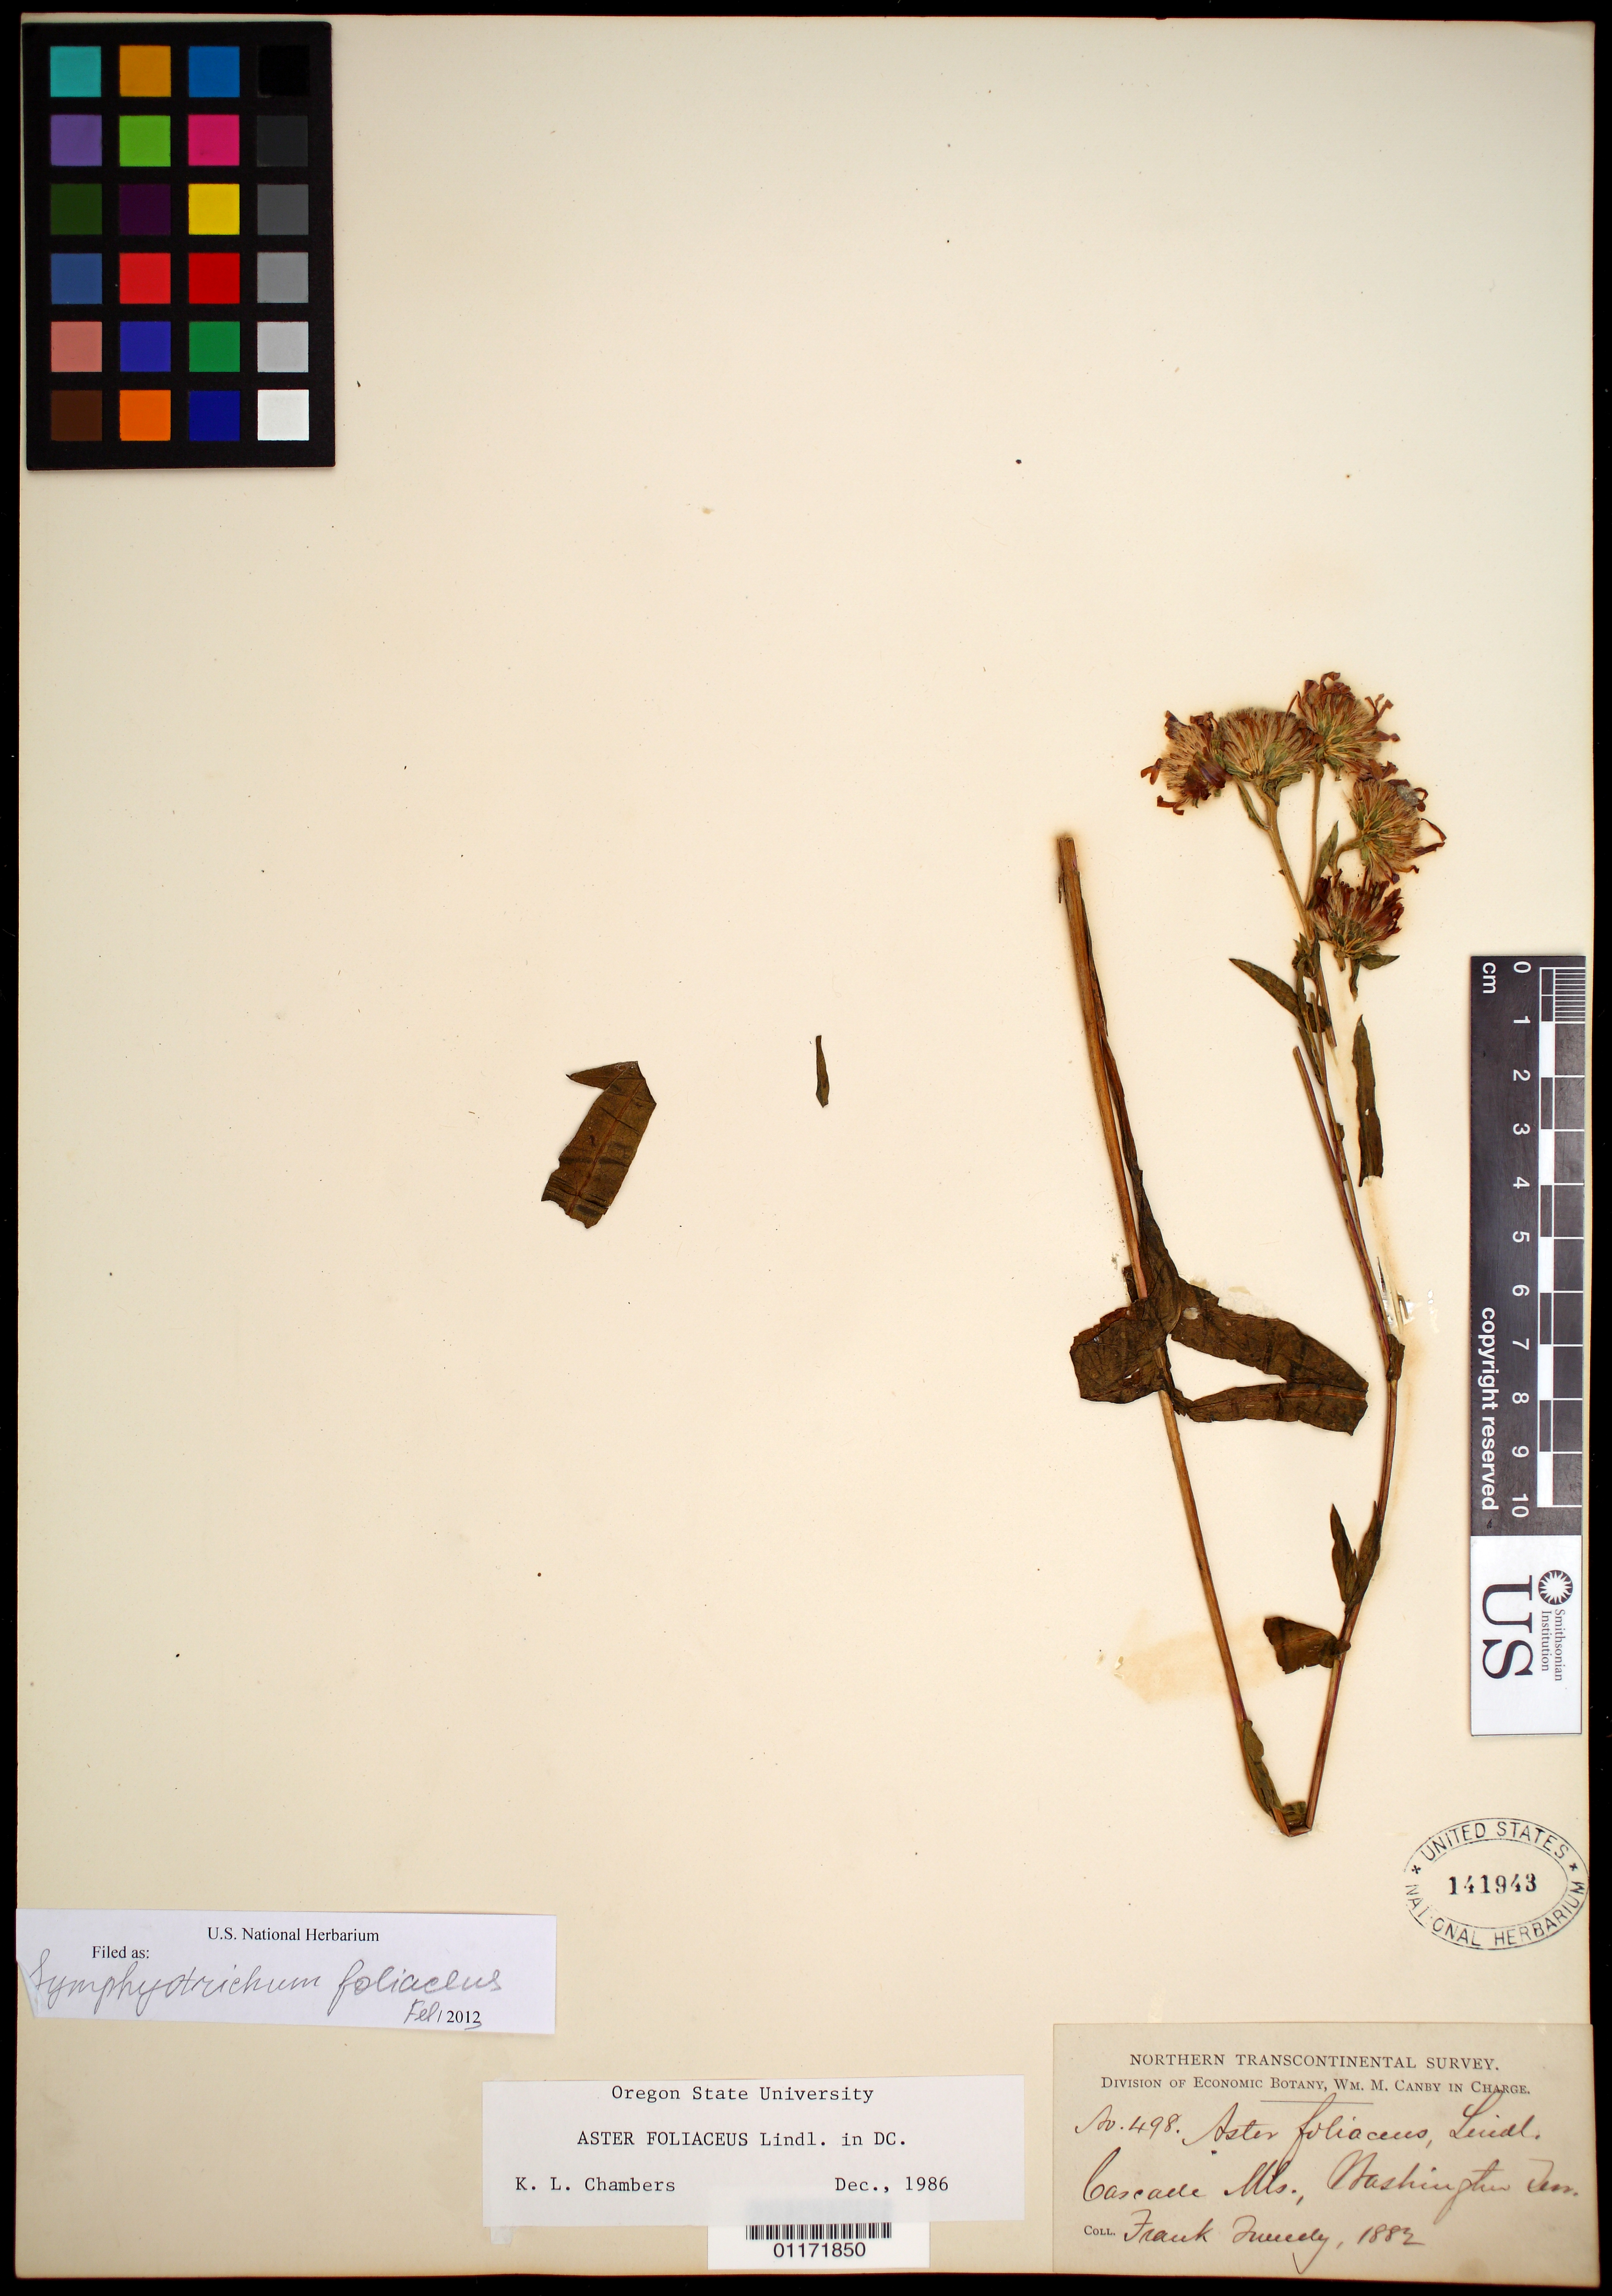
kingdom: Plantae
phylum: Tracheophyta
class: Magnoliopsida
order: Asterales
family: Asteraceae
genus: Symphyotrichum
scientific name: Symphyotrichum foliaceum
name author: (Lindl. ex DC.) G.L. Nesom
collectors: F. Tweedy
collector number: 498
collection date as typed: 1882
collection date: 1882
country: United States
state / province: Washington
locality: Cascade Mts., Washington Territory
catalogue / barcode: US 141943